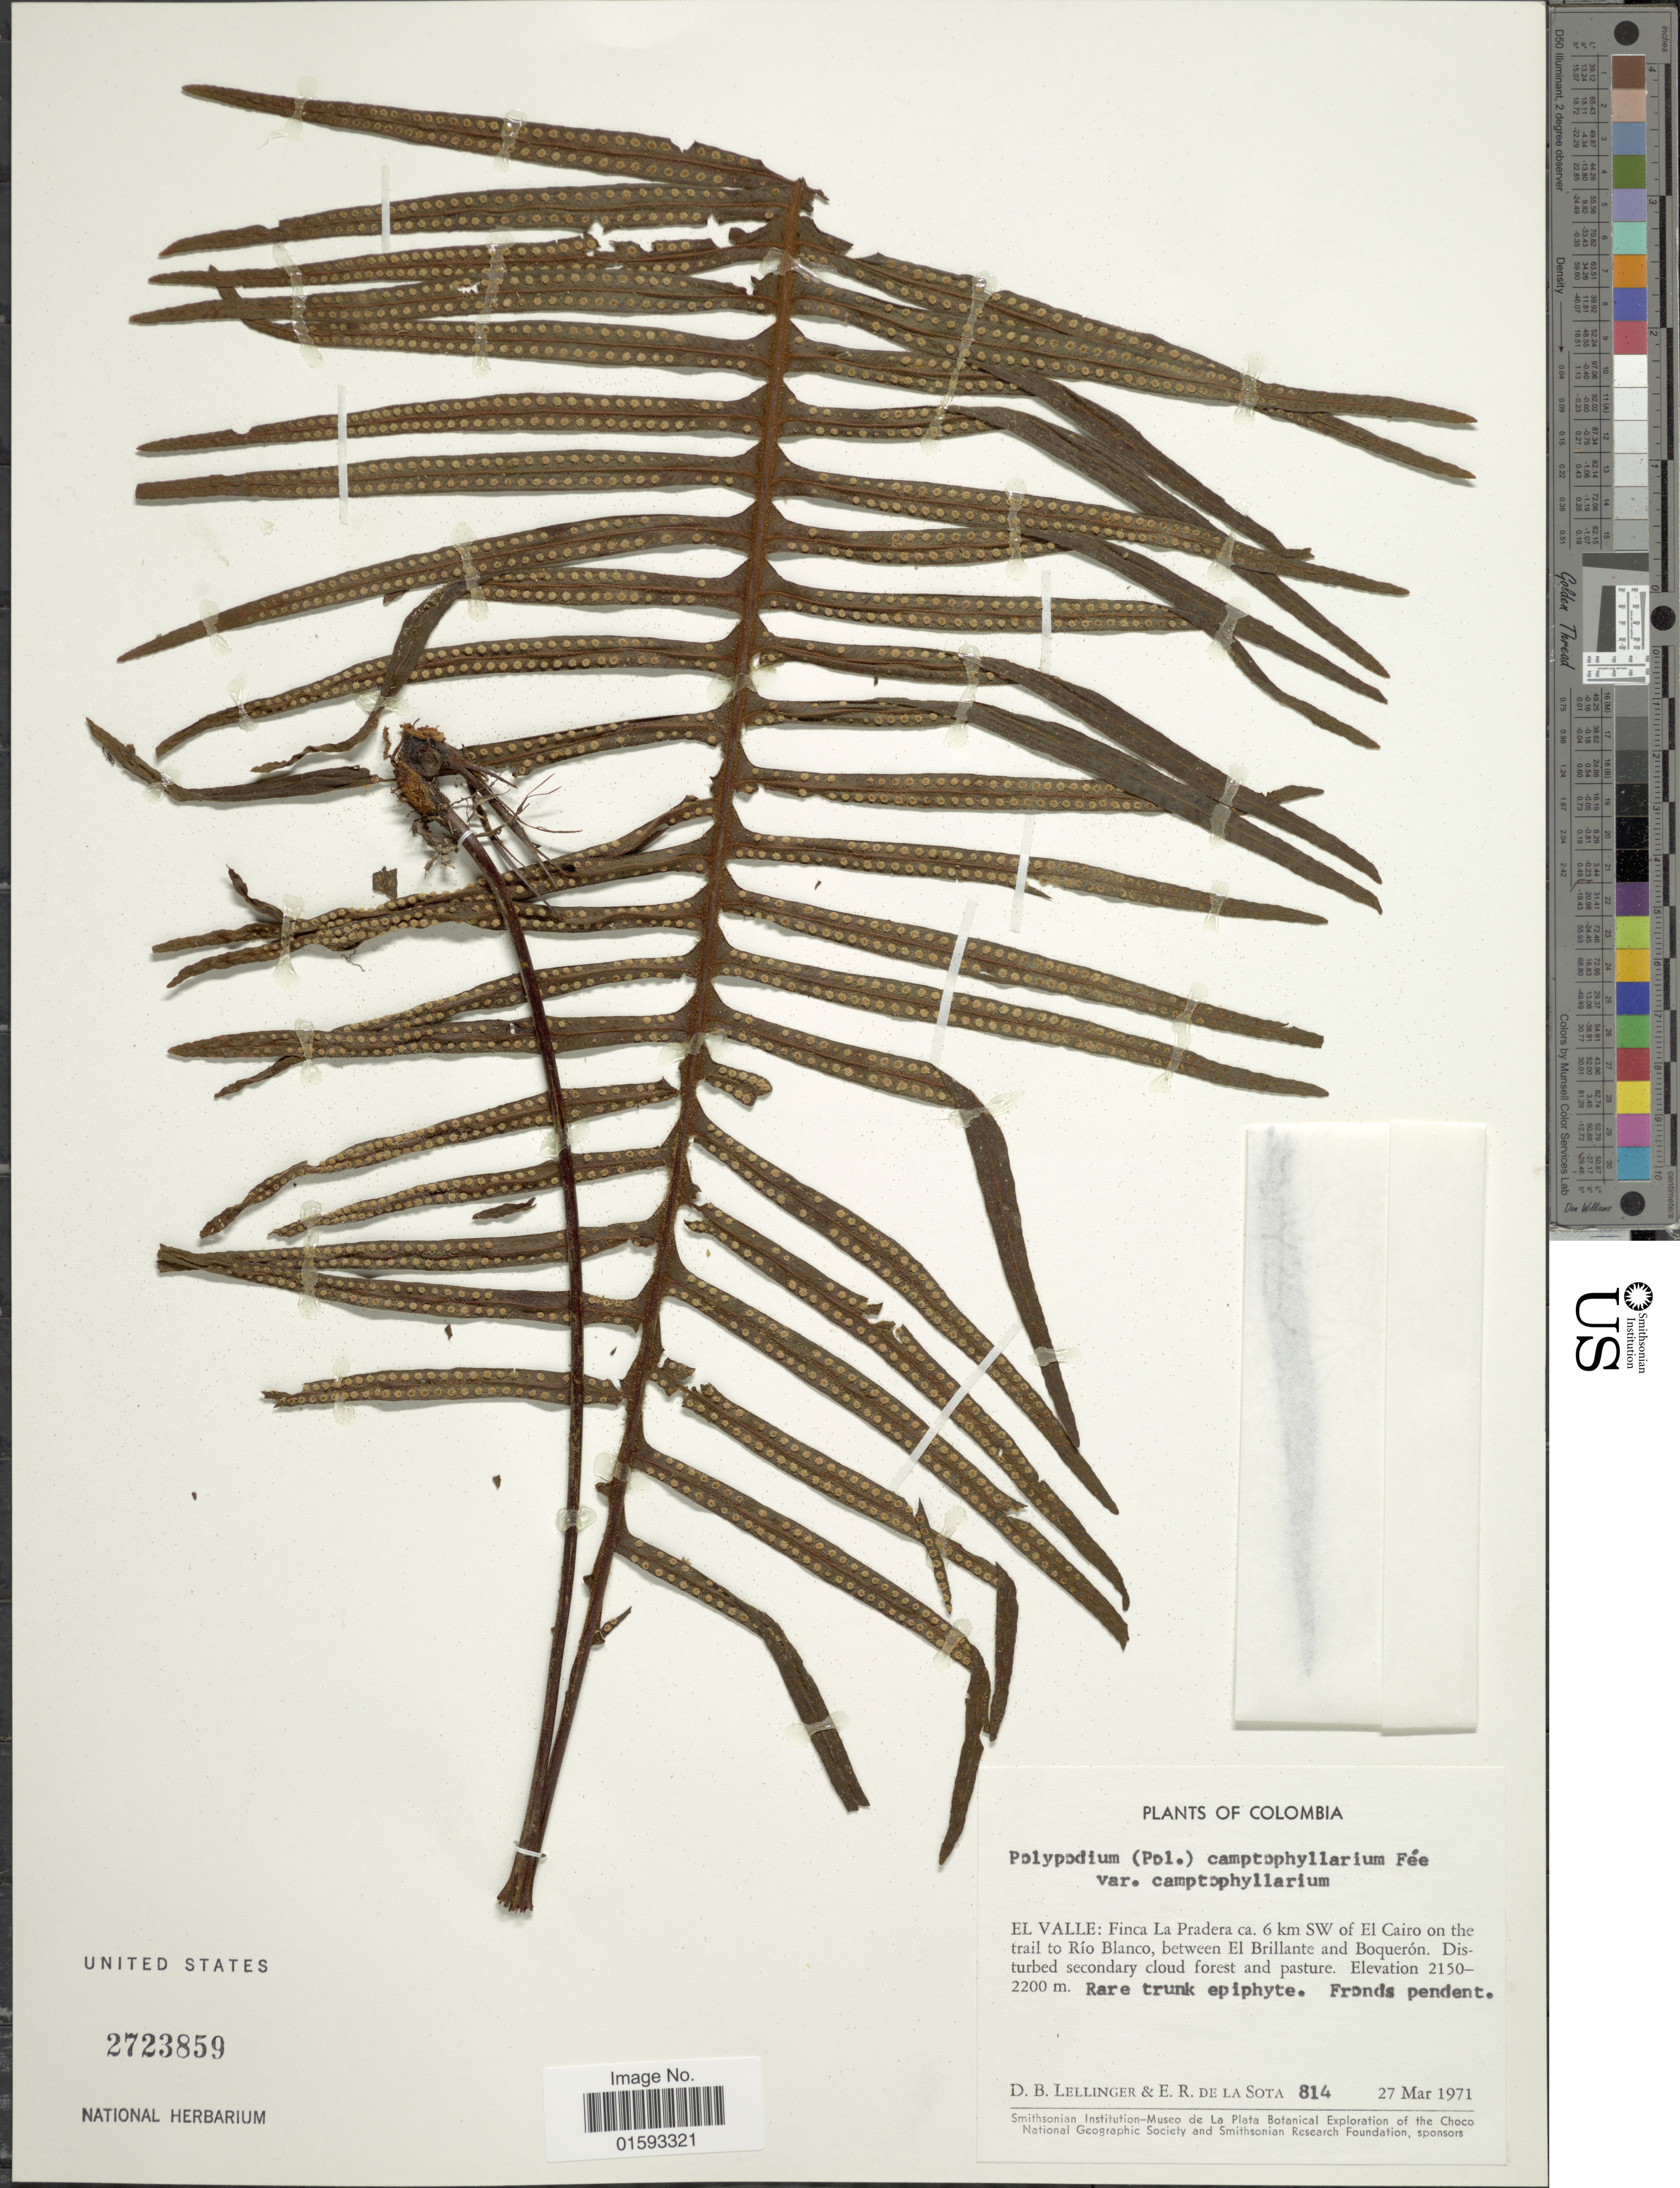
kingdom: Plantae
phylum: Tracheophyta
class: Polypodiopsida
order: Polypodiales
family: Polypodiaceae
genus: Pecluma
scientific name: Pecluma camptophyllaria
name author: (Fée) M.G. Price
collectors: D. B. Lellinger & E. R. de la Sota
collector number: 814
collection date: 1971-03-27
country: Colombia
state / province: Valle del Cauca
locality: Finca La Pradera ca. 6 km SW of El Cairo on the trail to Rio Blanco, between El Brillante and Boqueron.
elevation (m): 2150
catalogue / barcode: US 2723859